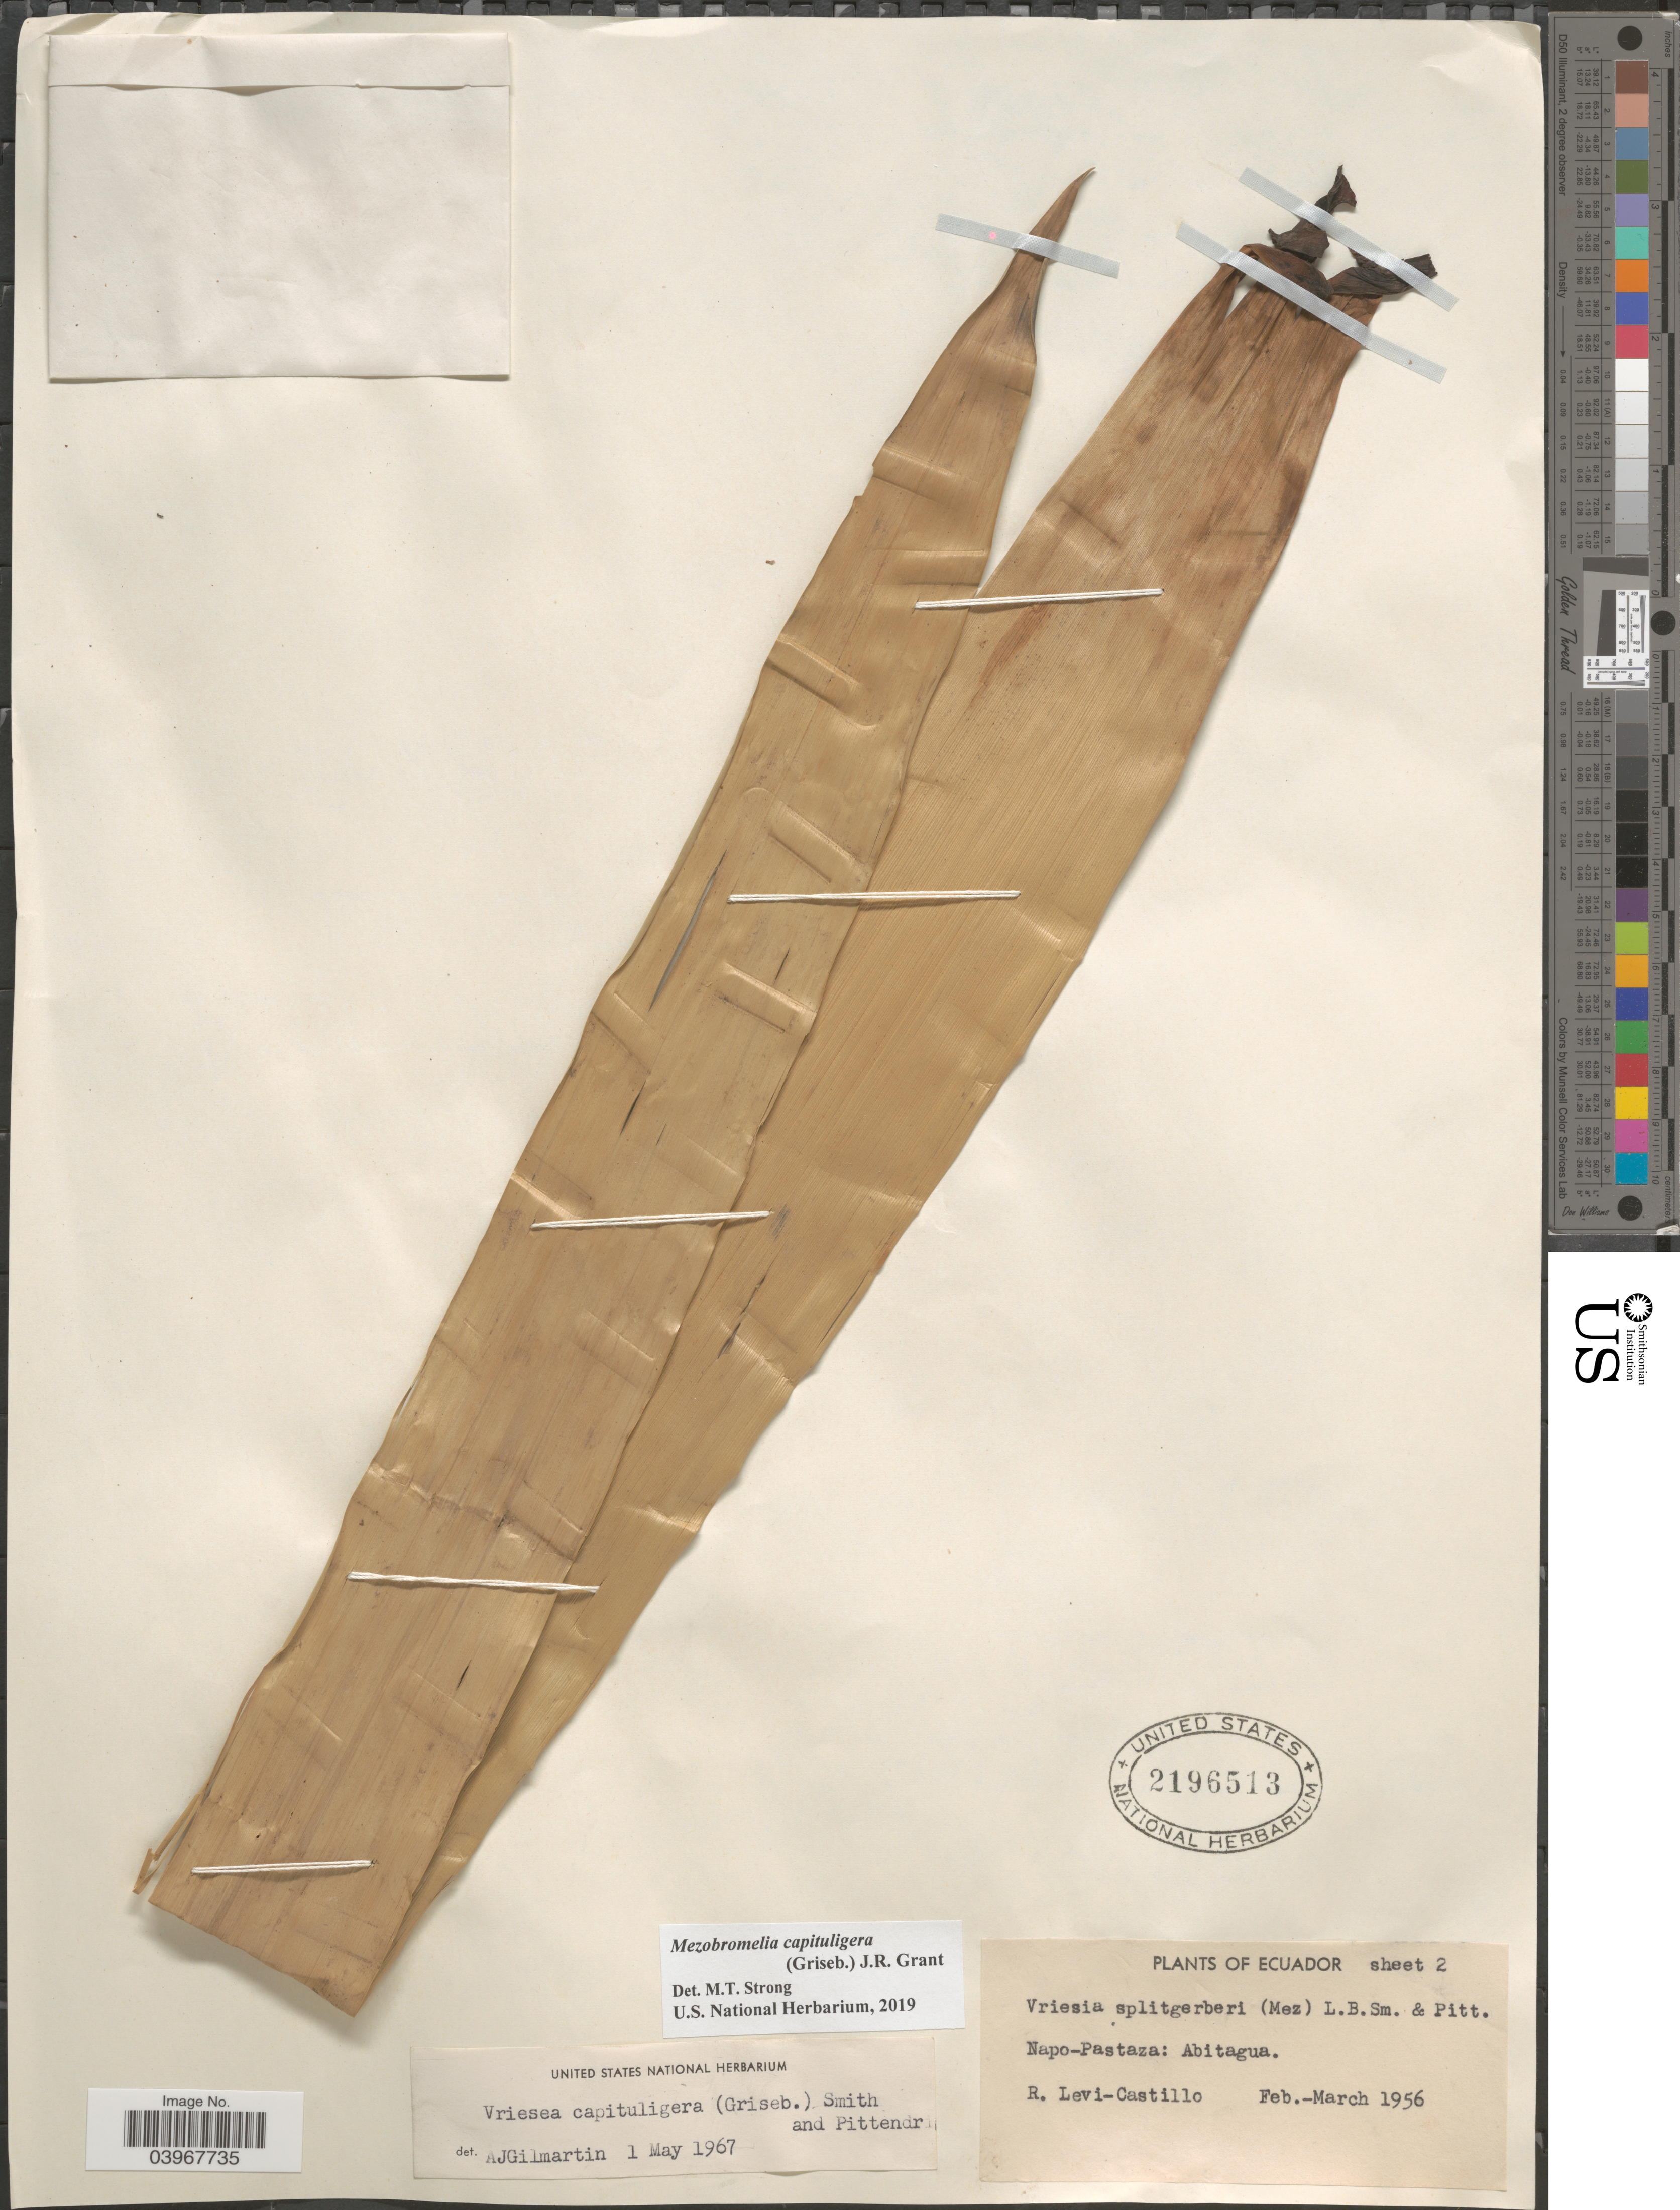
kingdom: Plantae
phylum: Tracheophyta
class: Liliopsida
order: Poales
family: Bromeliaceae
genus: Mezobromelia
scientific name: Mezobromelia capituligera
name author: (Griseb.) J.R. Grant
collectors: R. Levi-Castillo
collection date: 1956-02/1956-03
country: Ecuador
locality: Napo-Pastaza: Abitagua.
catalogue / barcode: US 2196513